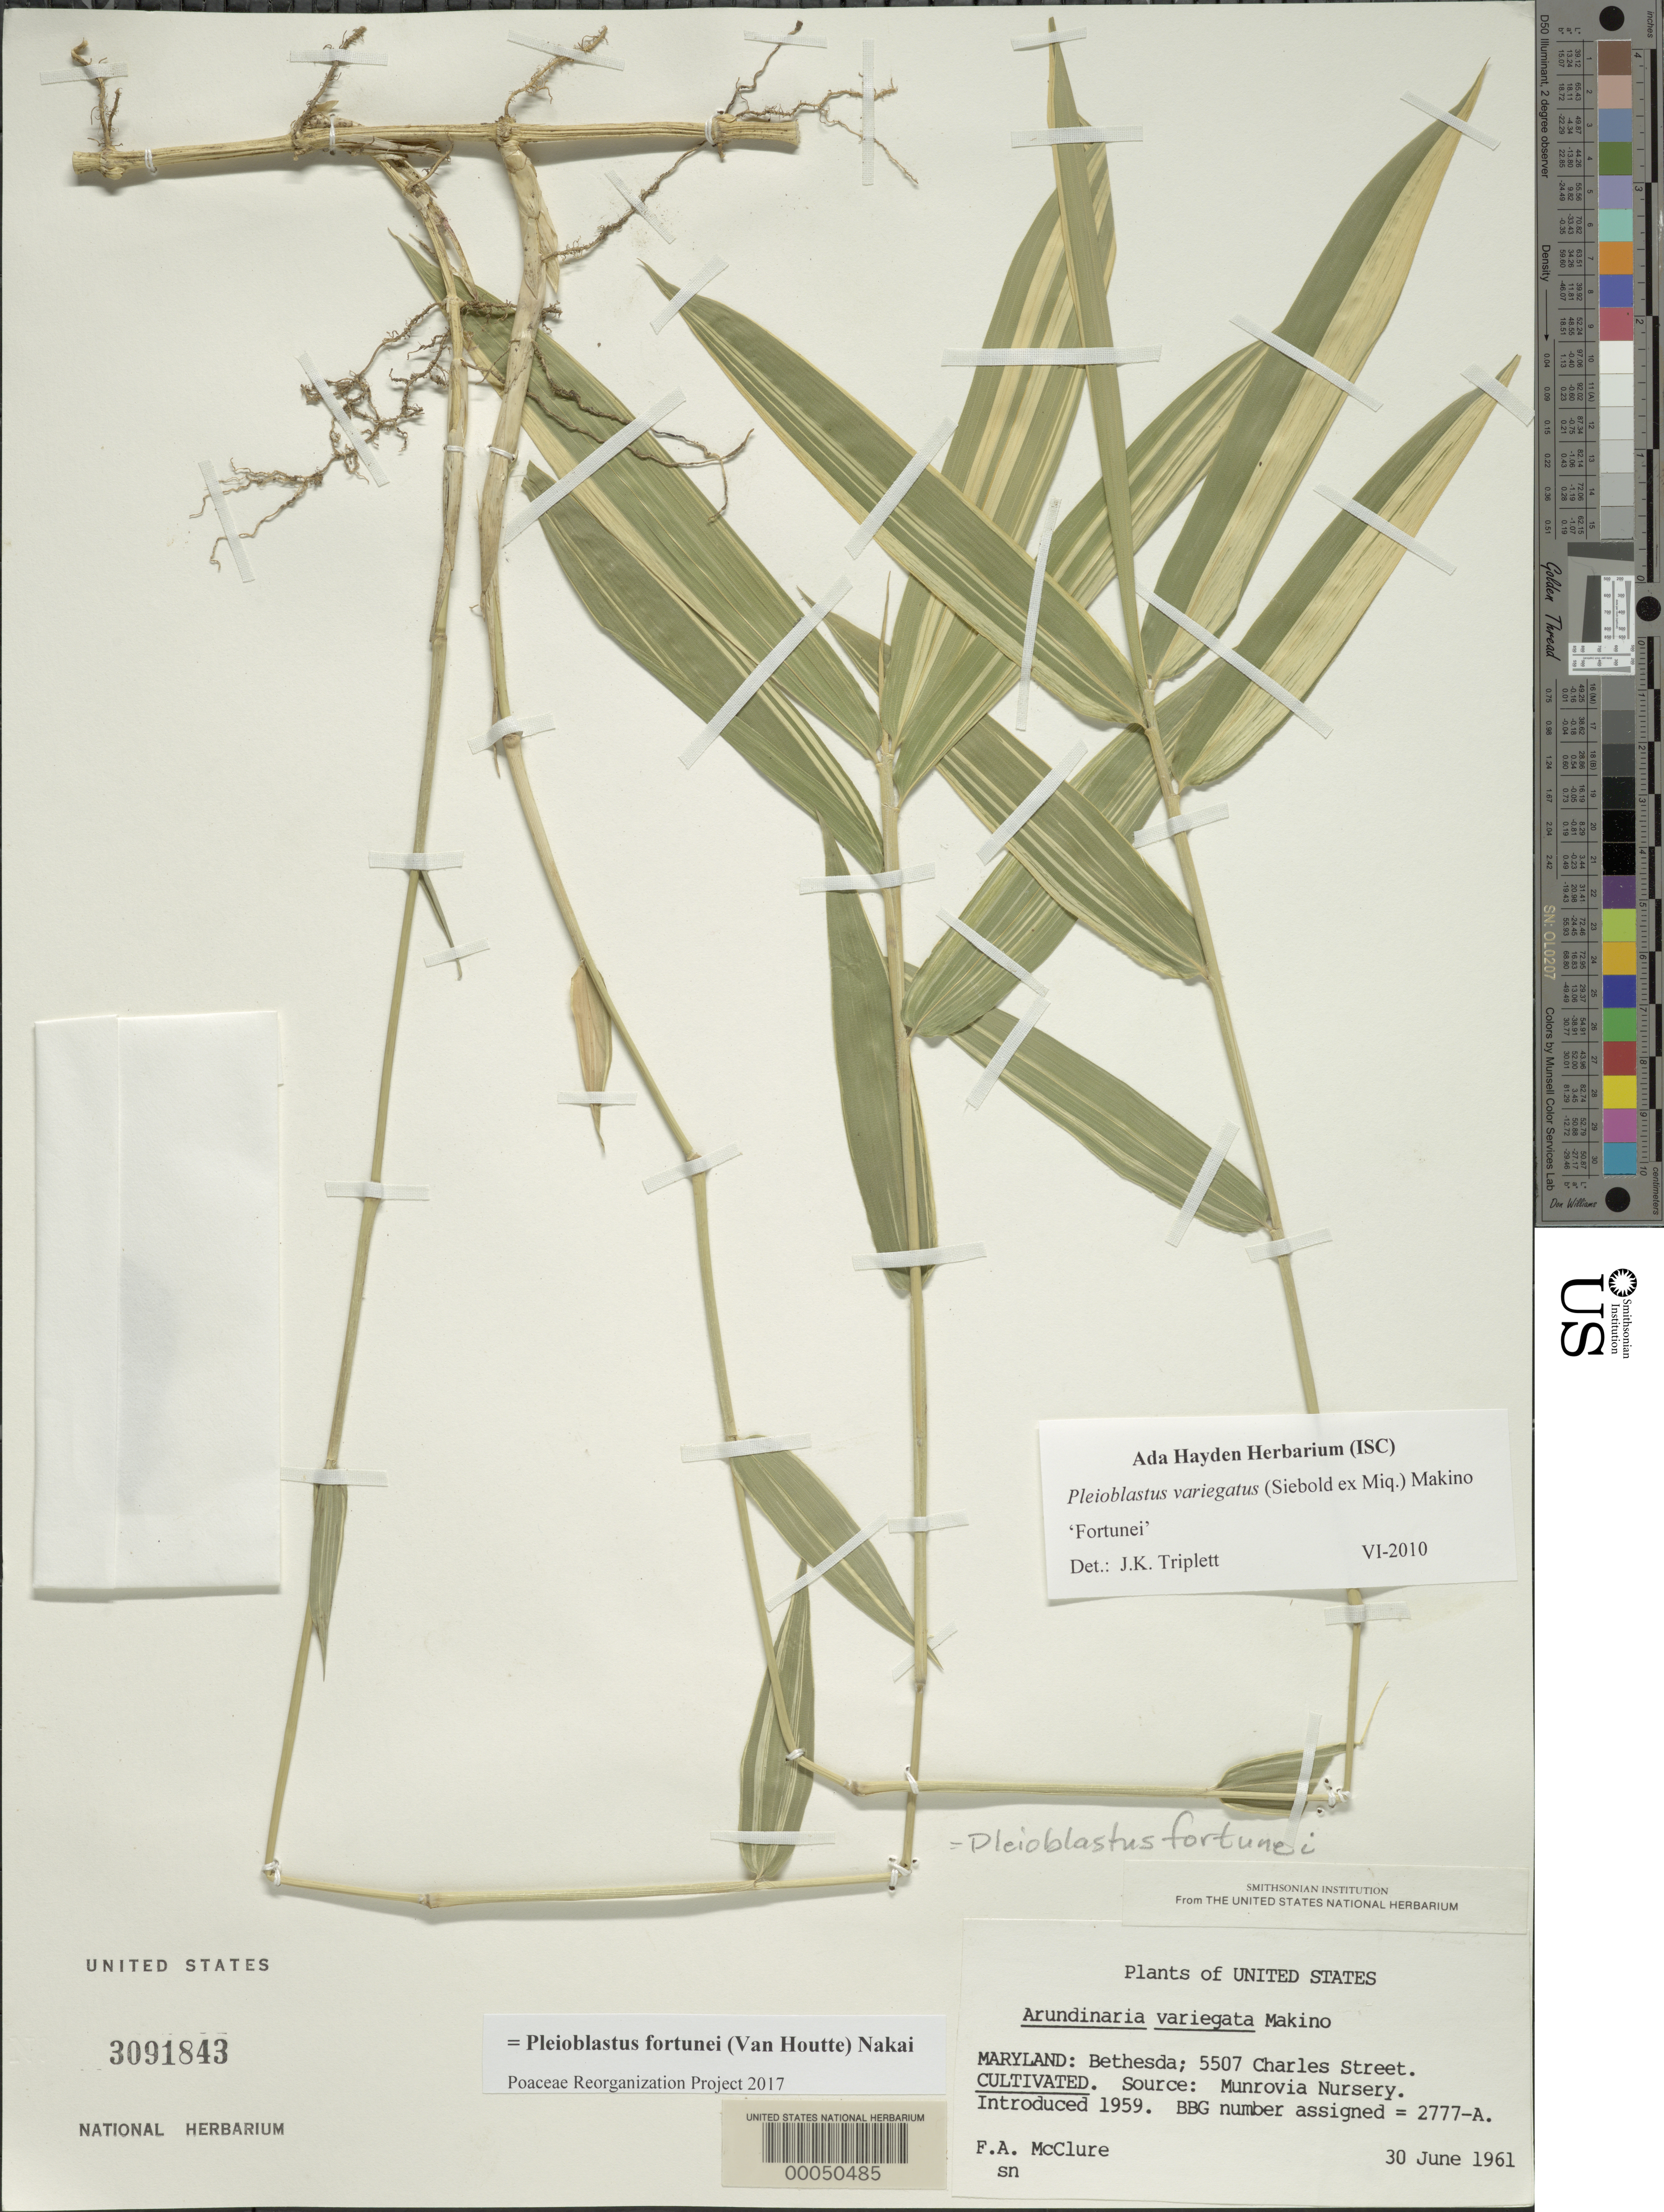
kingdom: Plantae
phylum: Tracheophyta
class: Liliopsida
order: Poales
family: Poaceae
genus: Pleioblastus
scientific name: Pleioblastus fortunei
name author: (Van Houtte) Nakai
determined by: Poaceae Reorganization Project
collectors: F. A. McClure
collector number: BBG 2777-A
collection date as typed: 30 Jun 1961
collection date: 1961-06-30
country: United States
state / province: Maryland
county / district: Montgomery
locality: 5507 Charles Street, Bethesda (McClure's garden)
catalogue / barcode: US 3091843